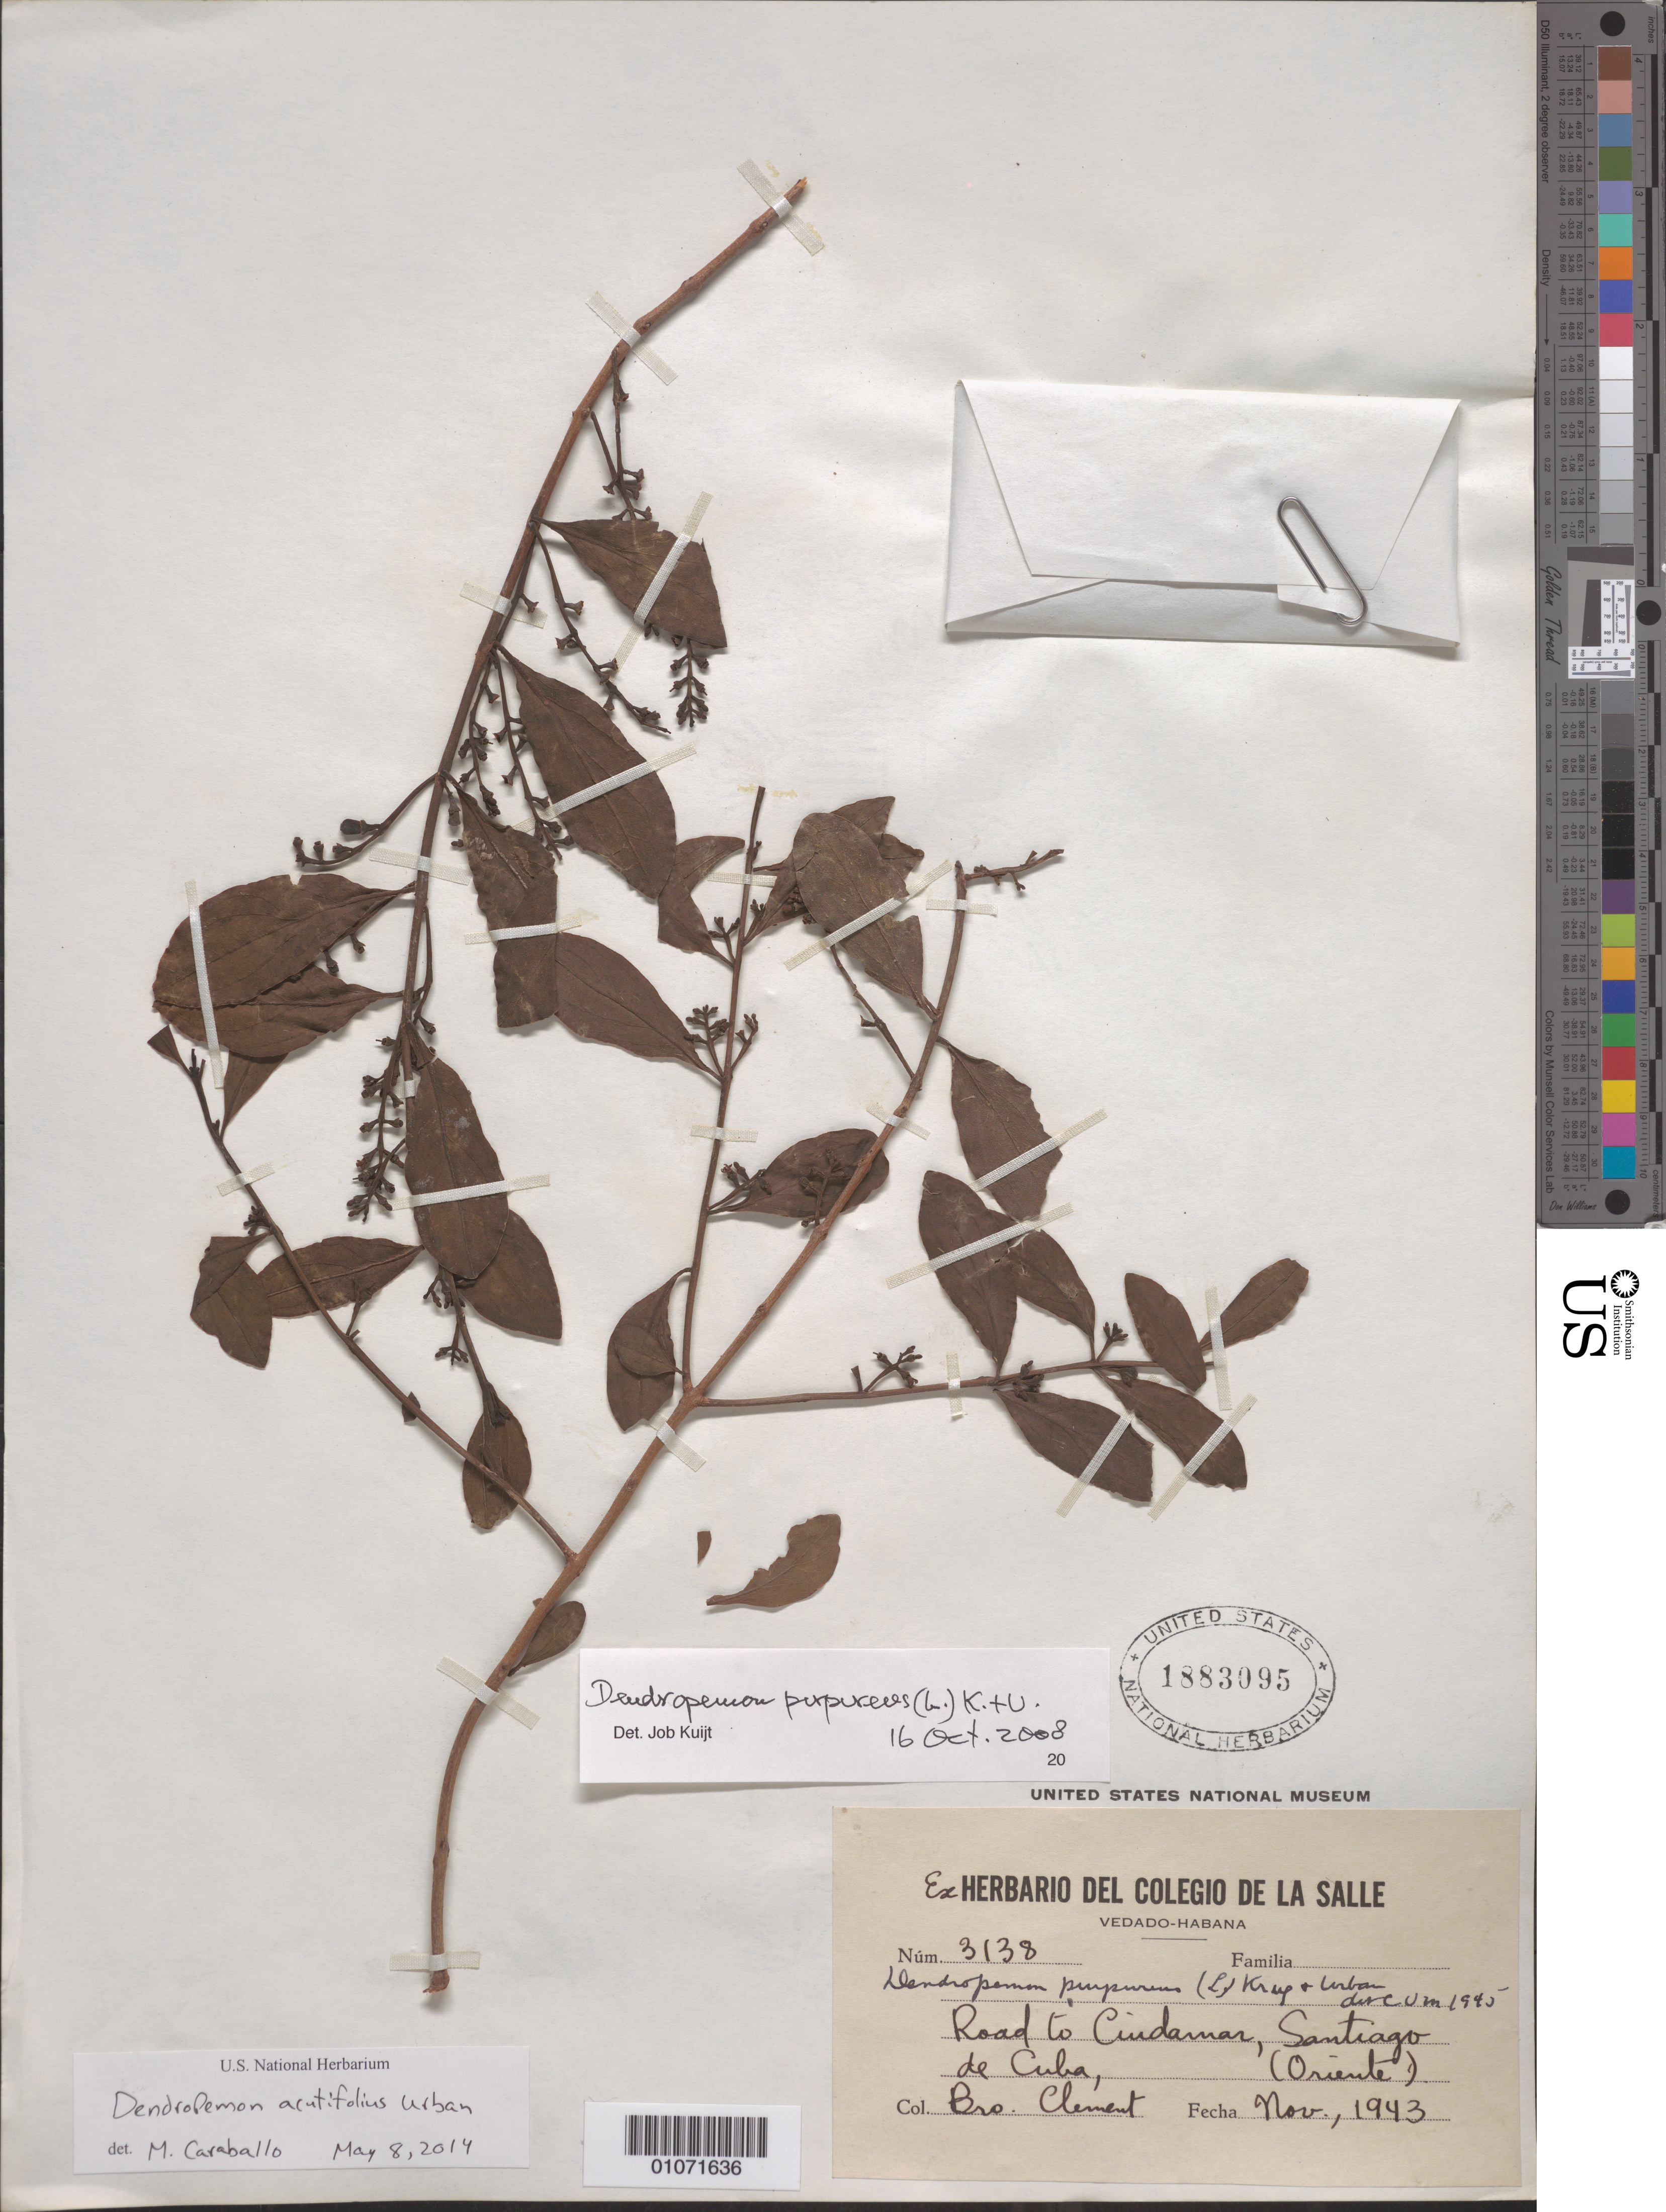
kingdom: Plantae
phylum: Tracheophyta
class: Magnoliopsida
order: Santalales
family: Loranthaceae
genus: Dendropemon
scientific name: Dendropemon acutifolius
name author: Urb.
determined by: Caraballo-Ortiz, Marcos A., (MISS), University of Mississippi (UNITED STATES)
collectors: B. Clement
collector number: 3138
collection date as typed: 01 Nov 1943 to 31 Nov 1943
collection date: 1943-11-01/1943-11-30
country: Cuba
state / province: Santiago de Cuba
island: Cuba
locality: Road to Ciudamar, Santiago de Cuba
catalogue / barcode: US 1883095